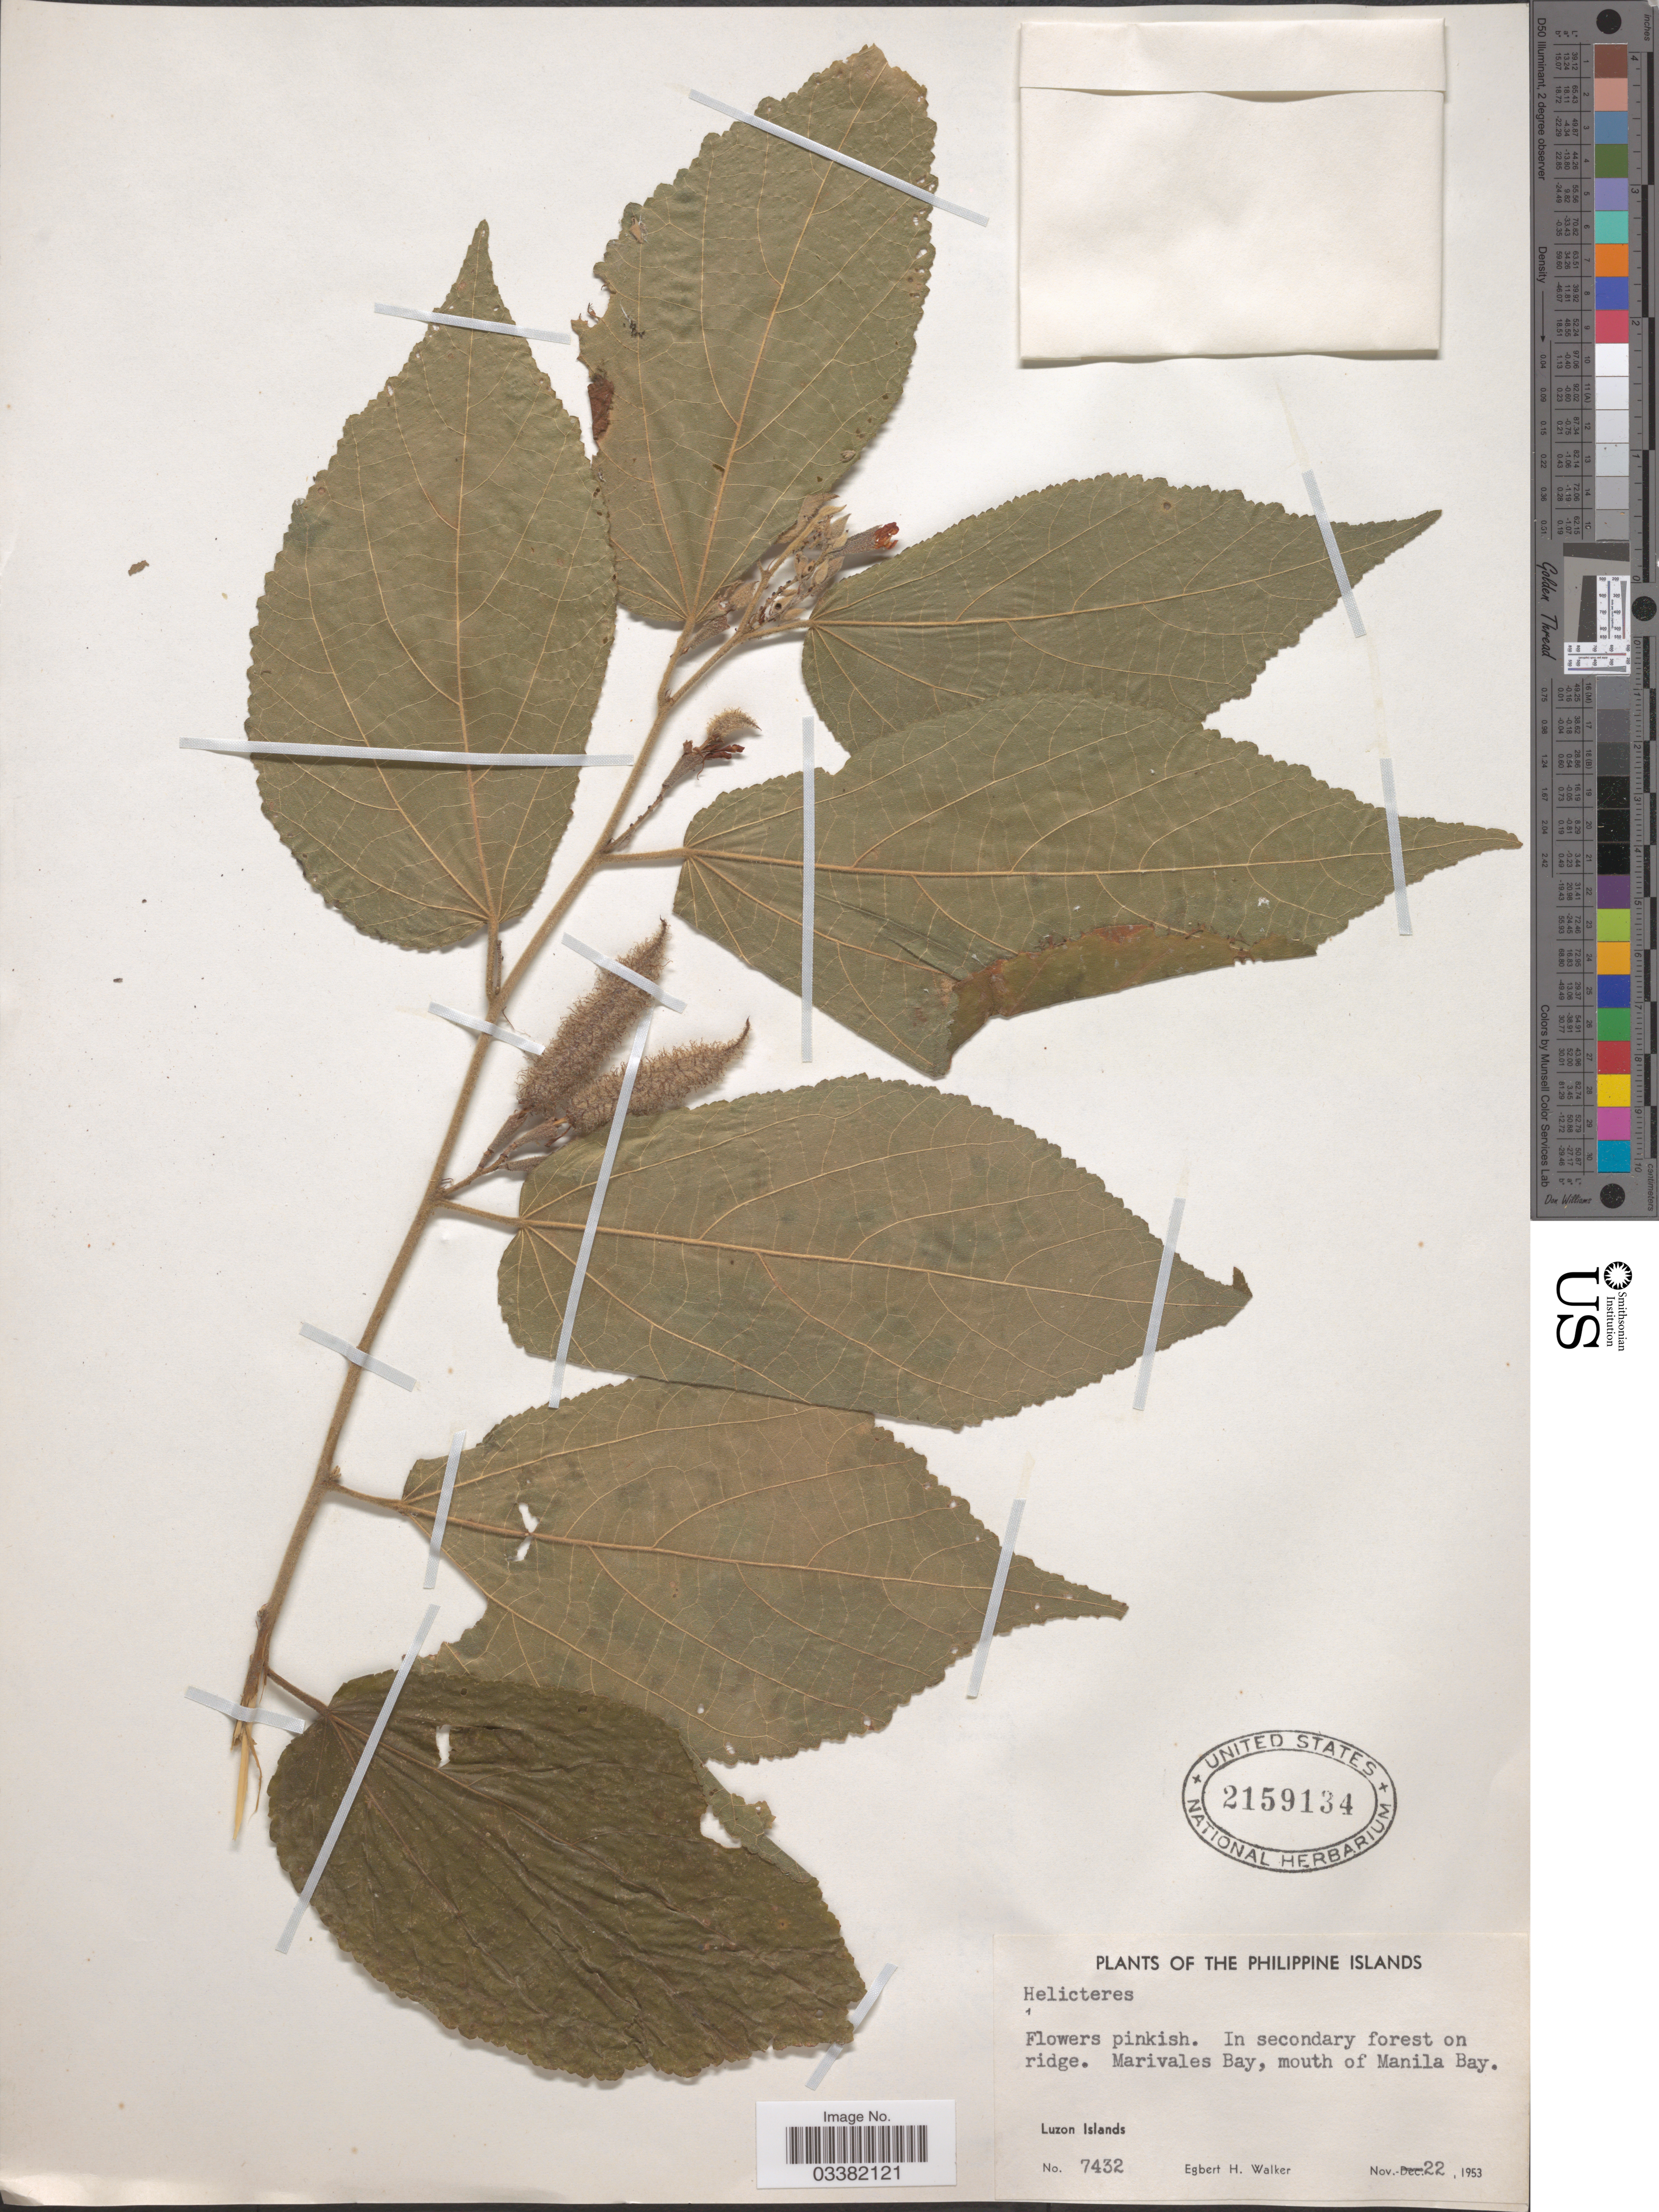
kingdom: Plantae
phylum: Tracheophyta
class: Magnoliopsida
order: Malvales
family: Malvaceae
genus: Helicteres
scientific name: Helicteres hirsuta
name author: Lour.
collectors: E. H. Walker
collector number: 7432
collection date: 1953-11-22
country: Philippines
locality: Marivales Bay, mouth of Manila Bay. Luzon Islands.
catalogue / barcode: US 2159134